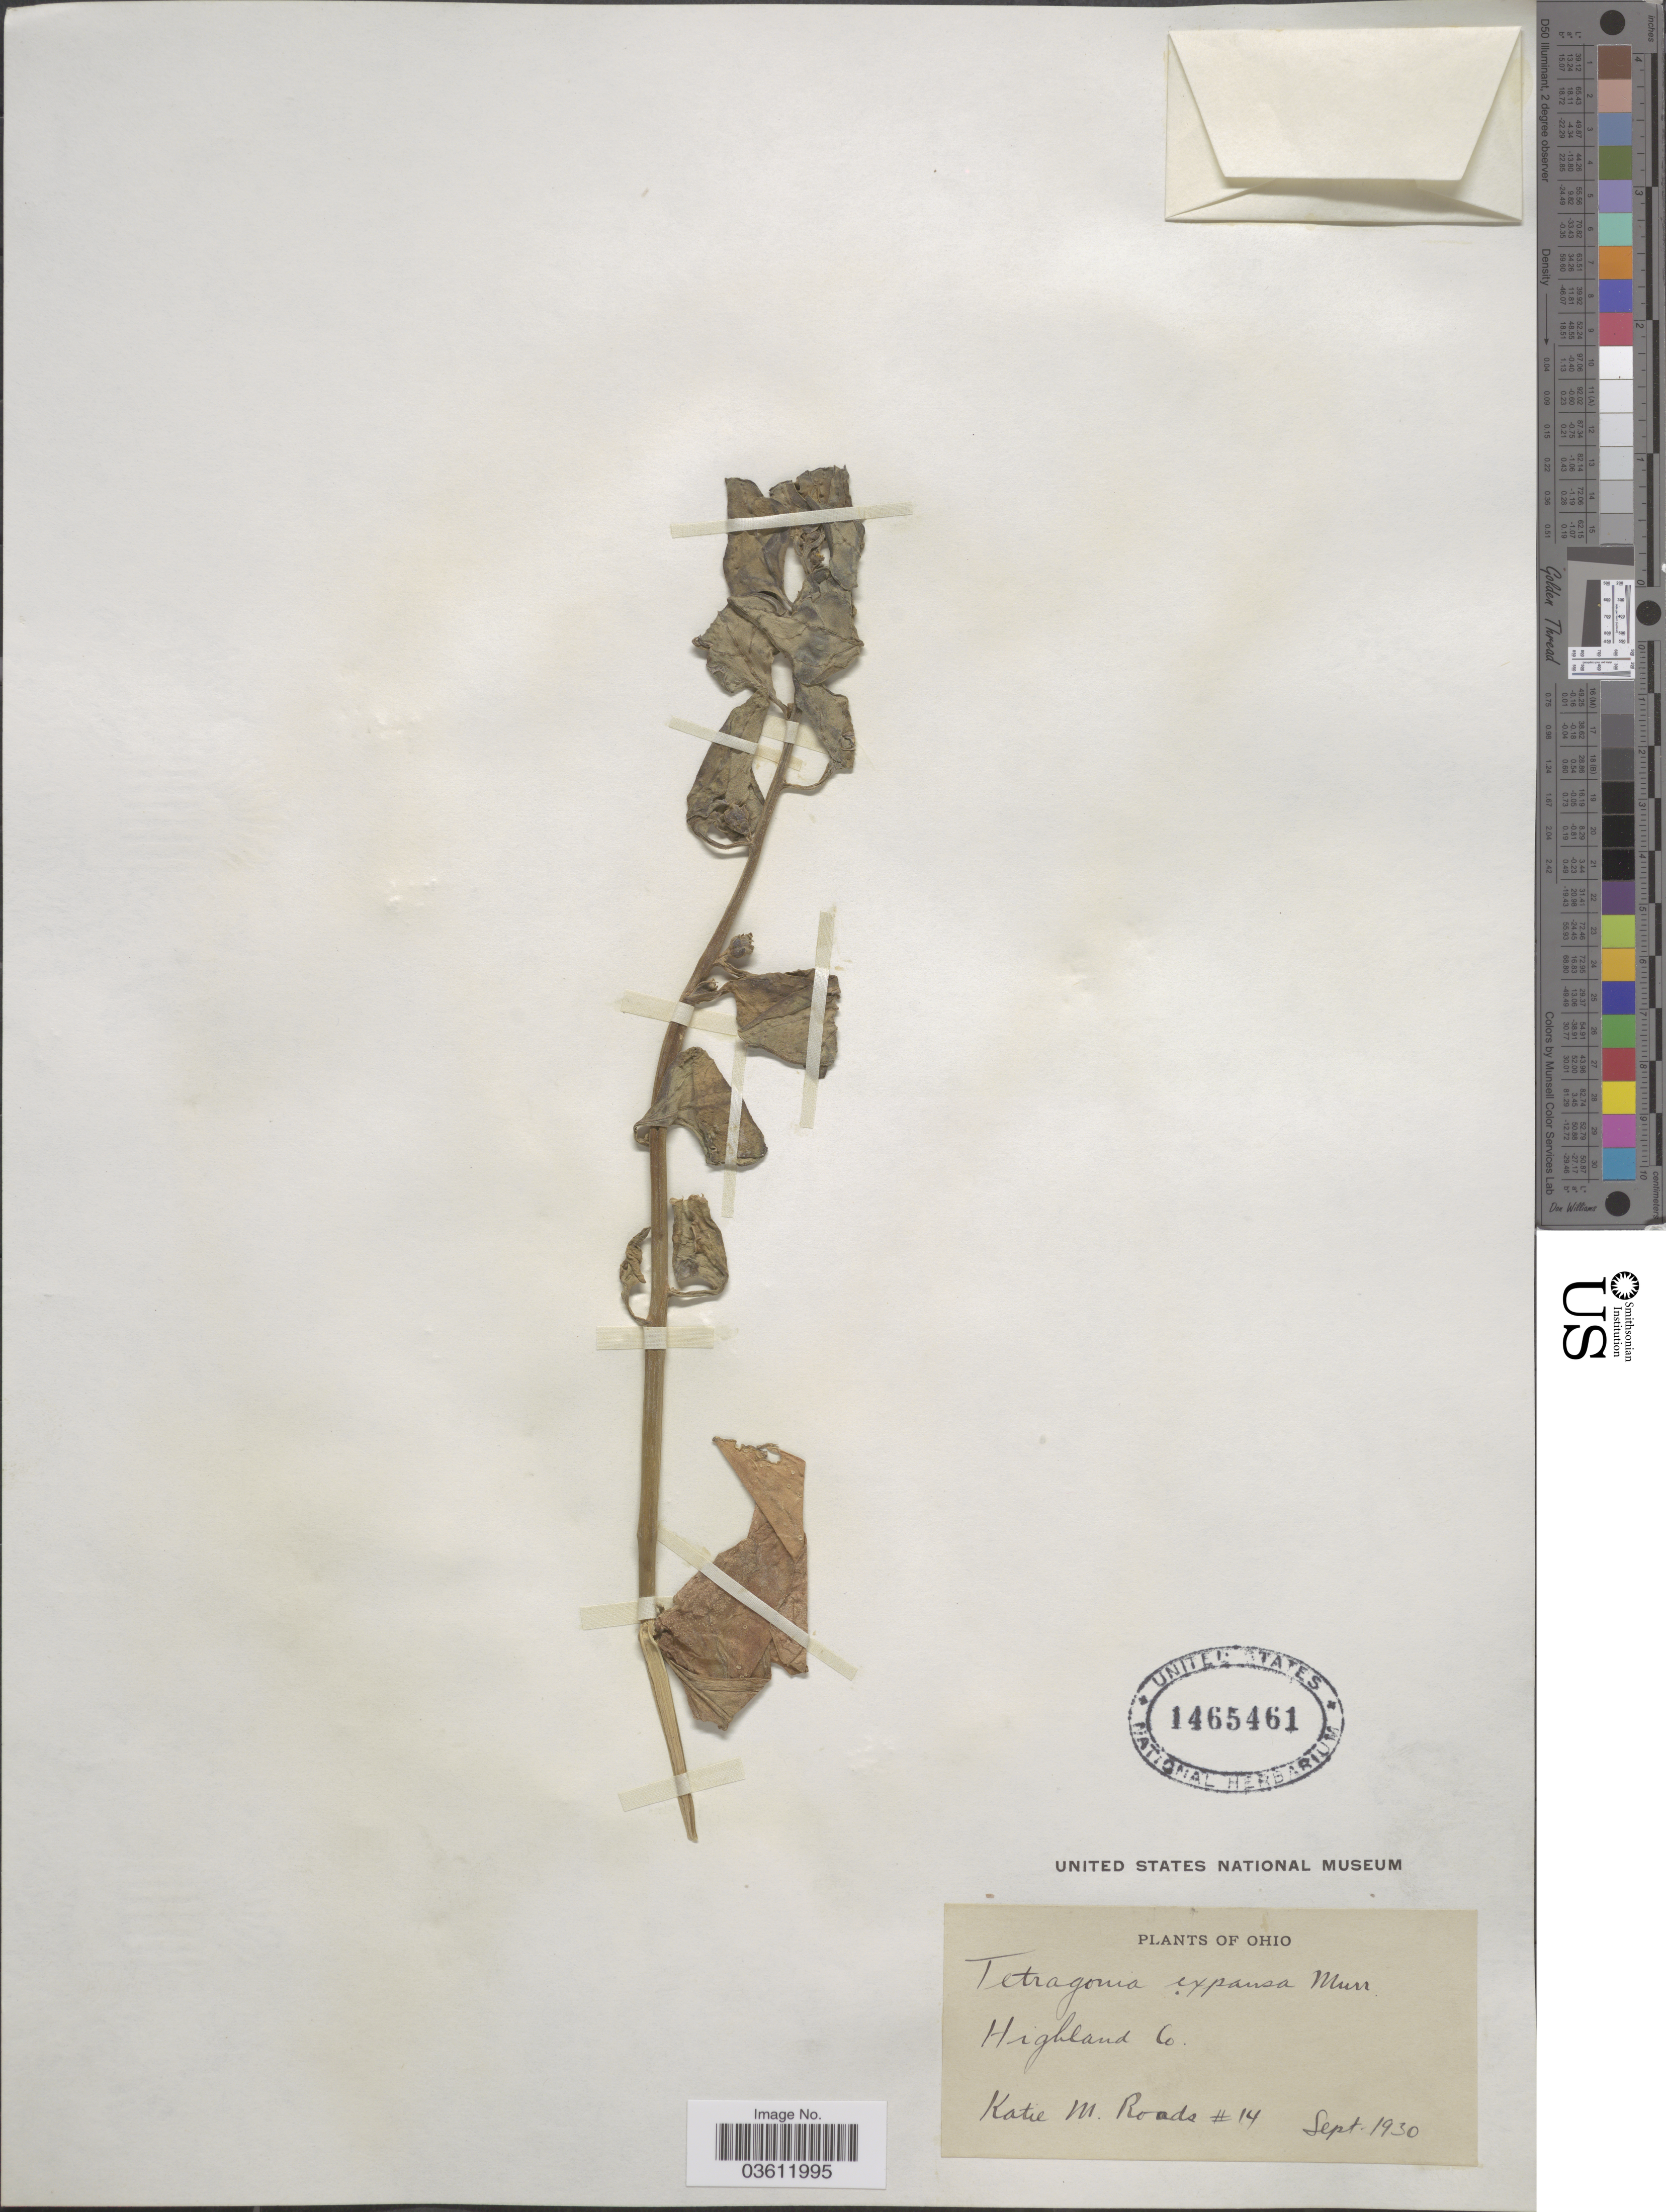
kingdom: Plantae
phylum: Tracheophyta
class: Magnoliopsida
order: Caryophyllales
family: Aizoaceae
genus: Tetragonia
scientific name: Tetragonia expansa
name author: Murr.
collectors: K. Roads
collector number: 14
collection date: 1930-09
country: United States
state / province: Ohio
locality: Highland Co.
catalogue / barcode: US 1465461